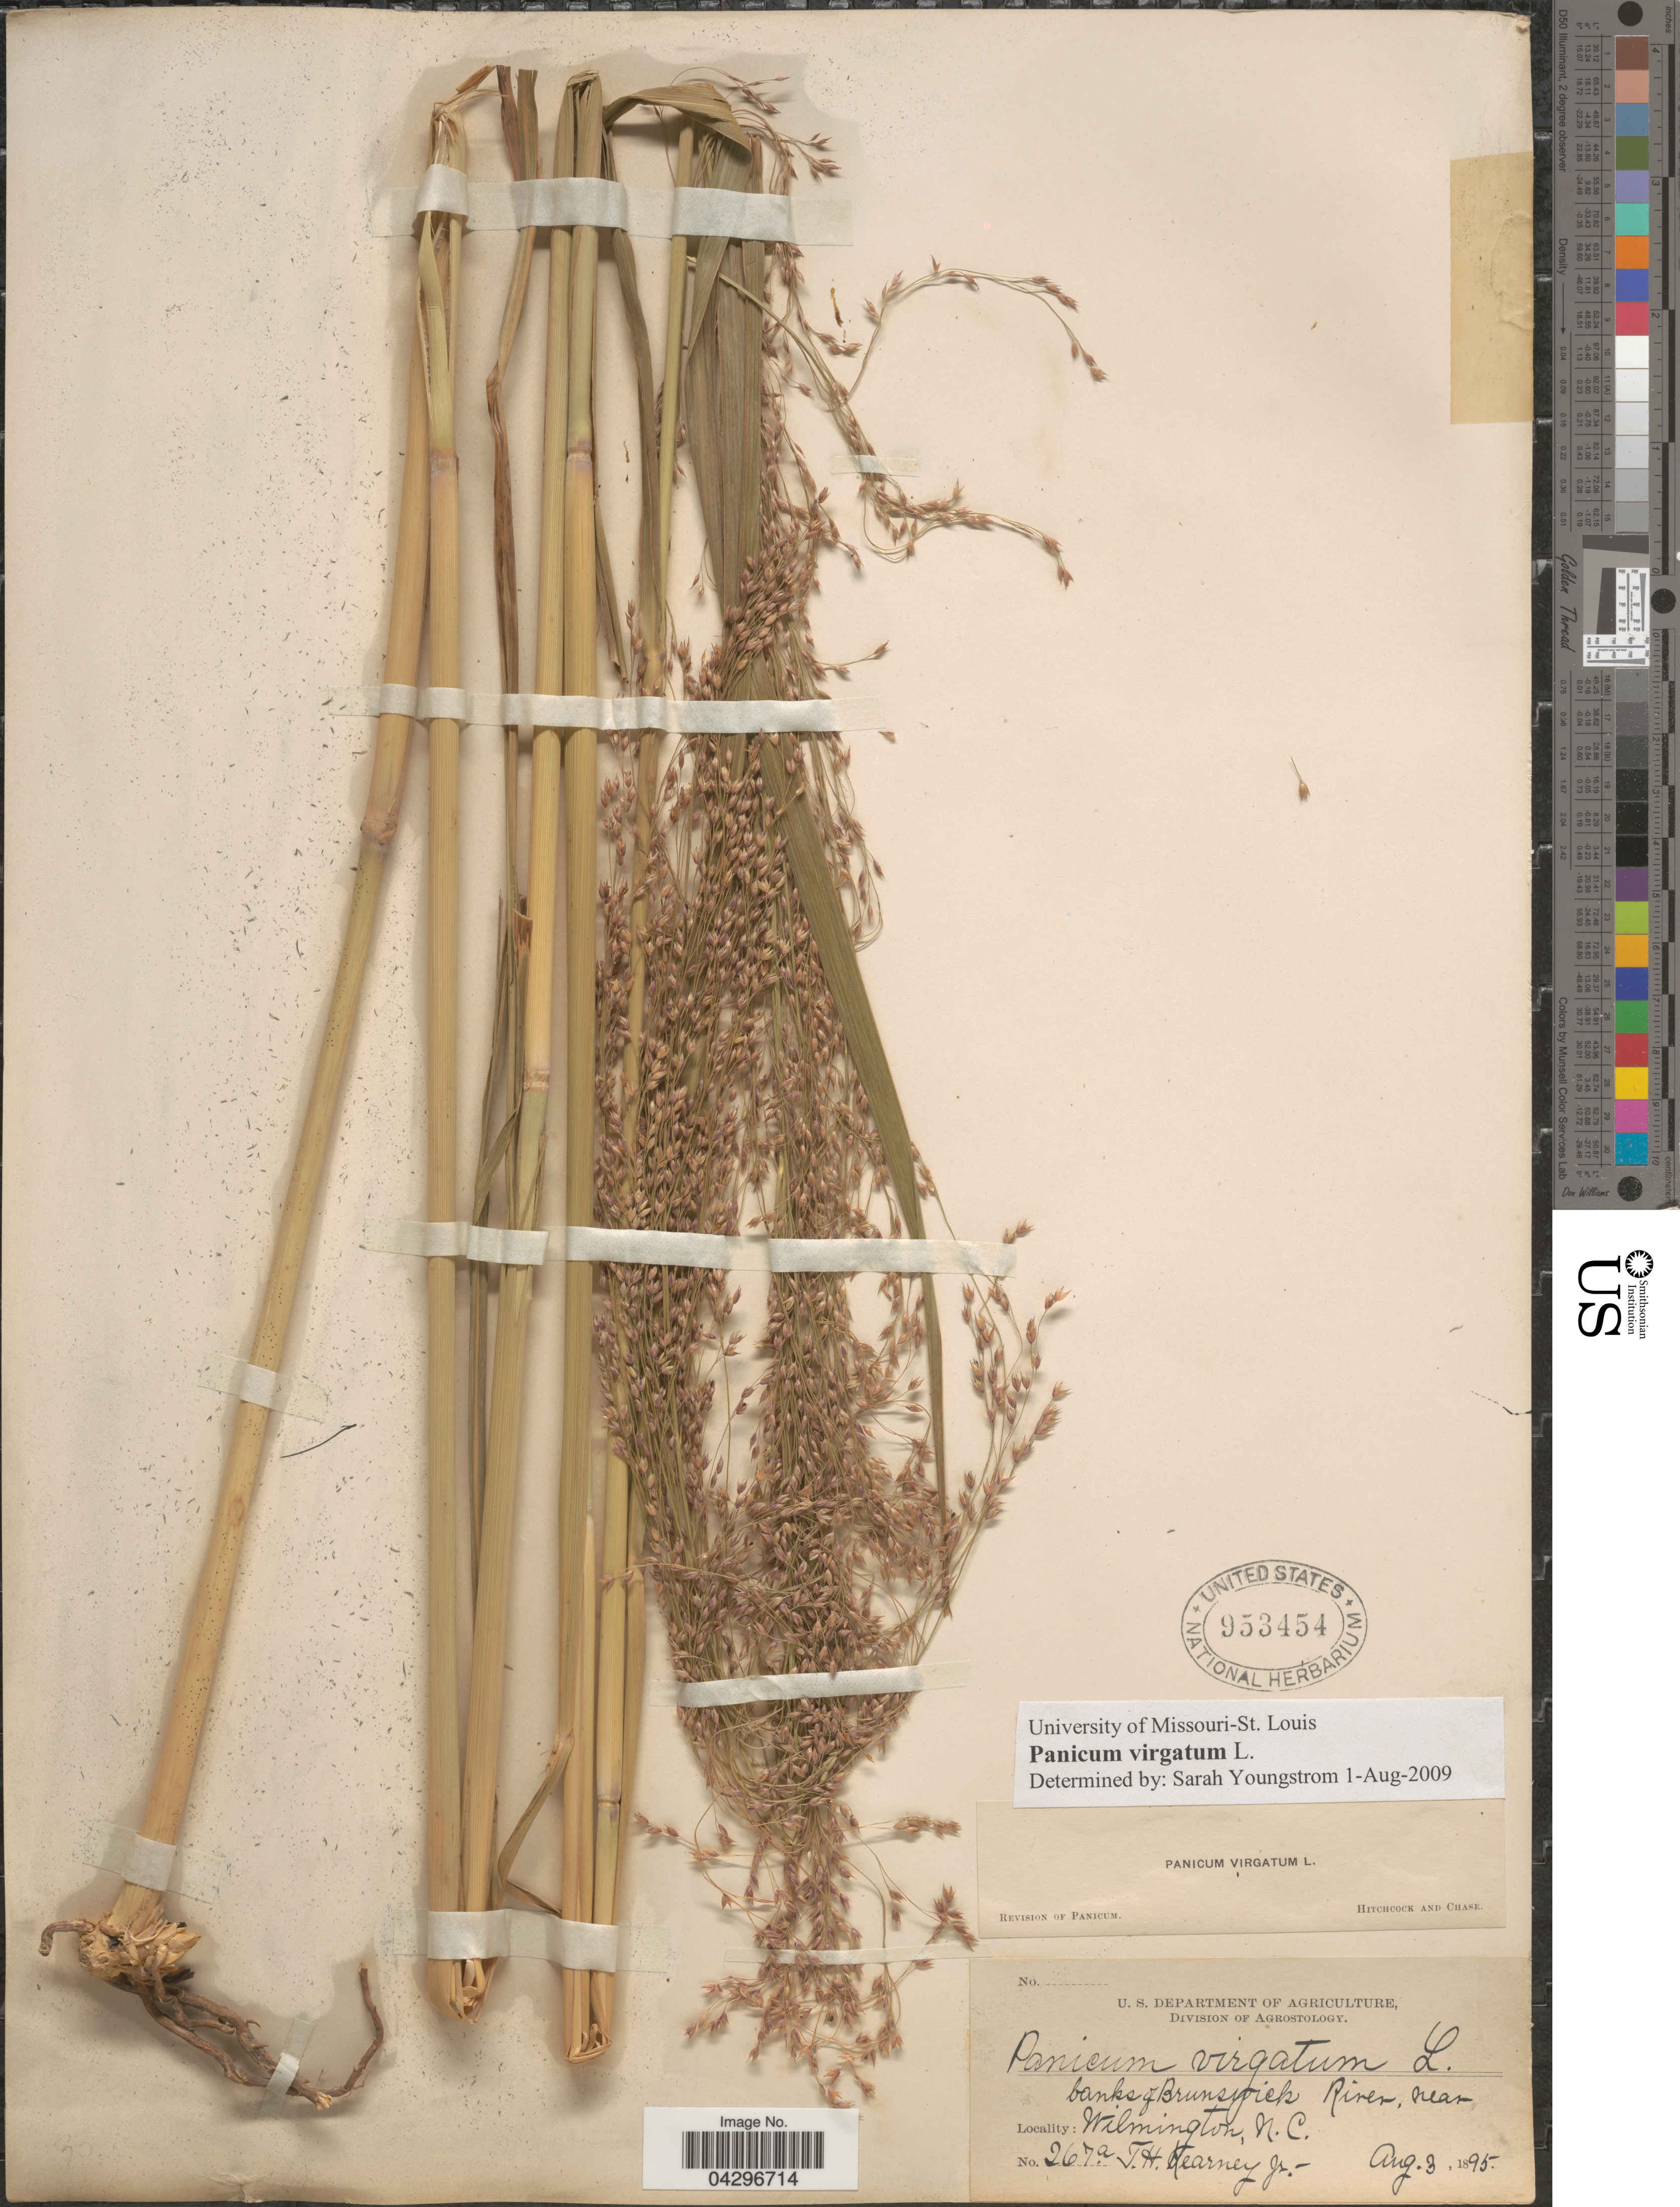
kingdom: Plantae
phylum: Tracheophyta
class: Liliopsida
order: Poales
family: Poaceae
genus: Panicum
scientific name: Panicum virgatum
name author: L.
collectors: T. H. Kearney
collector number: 267a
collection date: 1895-08-30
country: United States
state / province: North Carolina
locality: Banks of Brunswick River, near Wilmington.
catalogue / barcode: US 953454